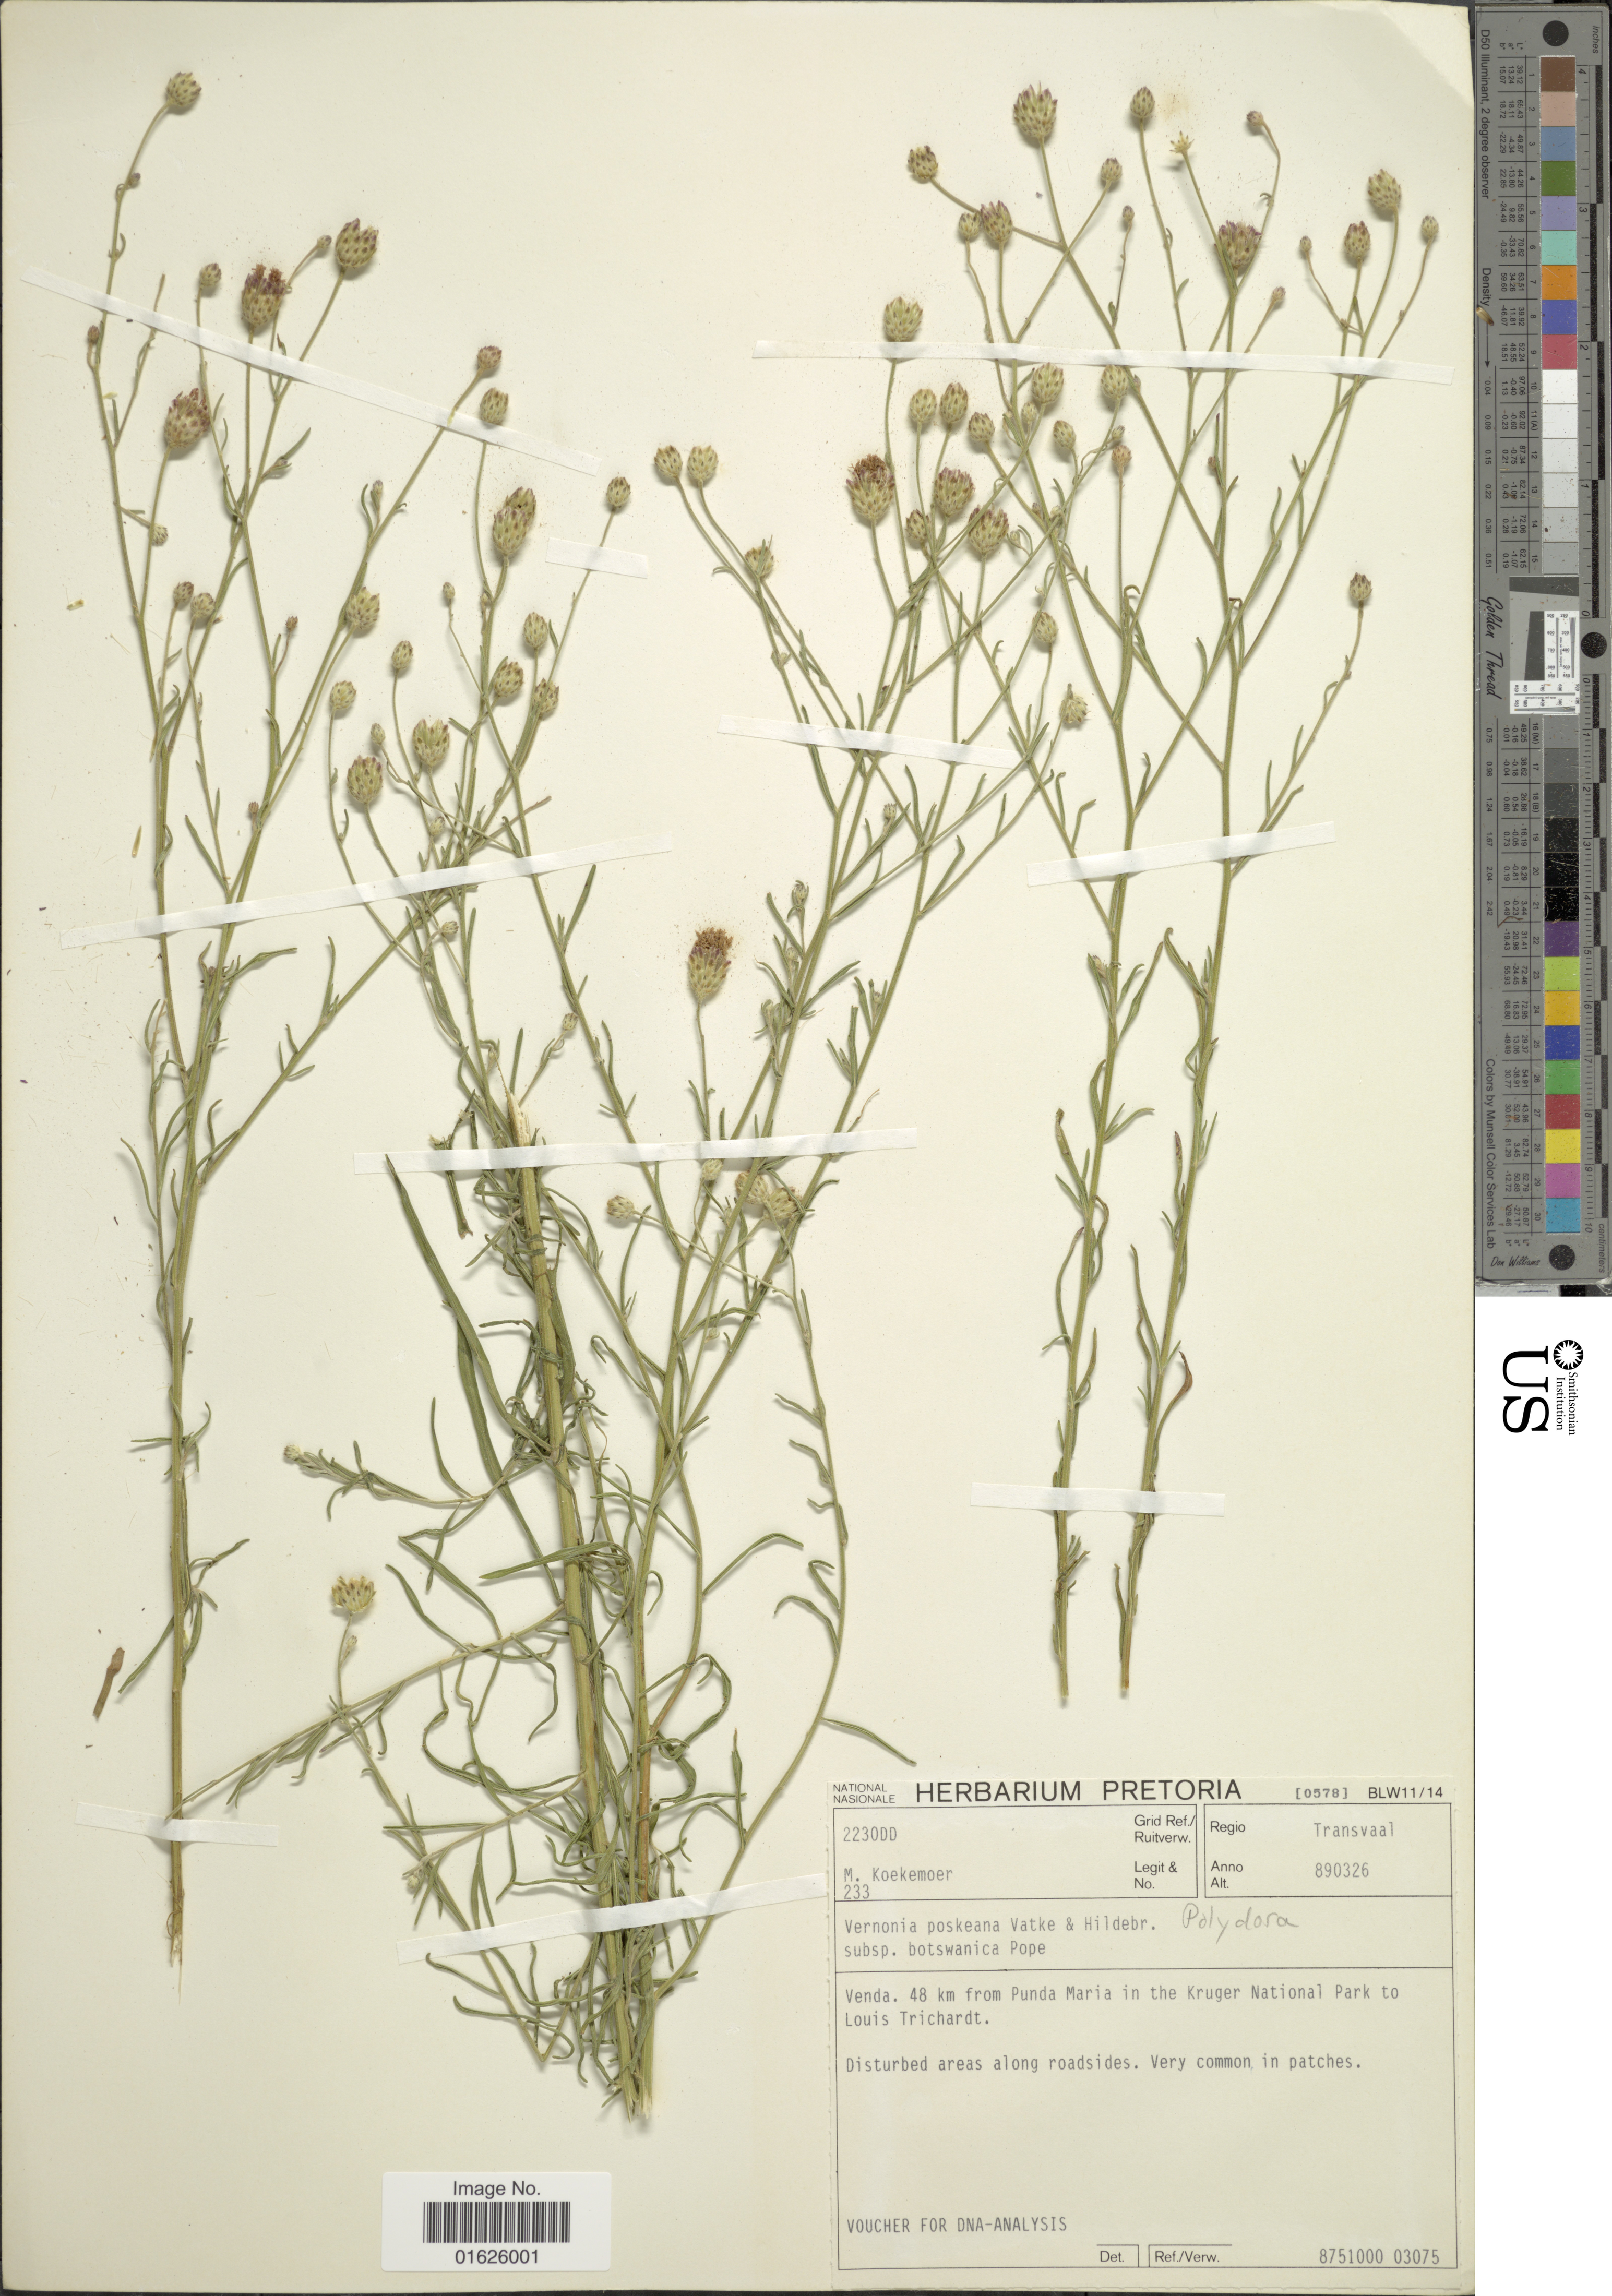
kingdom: Plantae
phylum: Tracheophyta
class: Magnoliopsida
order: Asterales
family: Asteraceae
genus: Polydora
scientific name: Polydora poskeana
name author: (Vatke & Hildebr.) H. Rob.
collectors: M. Koekemoer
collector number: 233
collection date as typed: Transcribed d/m/y: 26/3/89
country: South Africa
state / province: Limpopo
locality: Regio Transvaal, venda. 48 km from Punda Maria in the Kruger National Park to Louis Trichardt